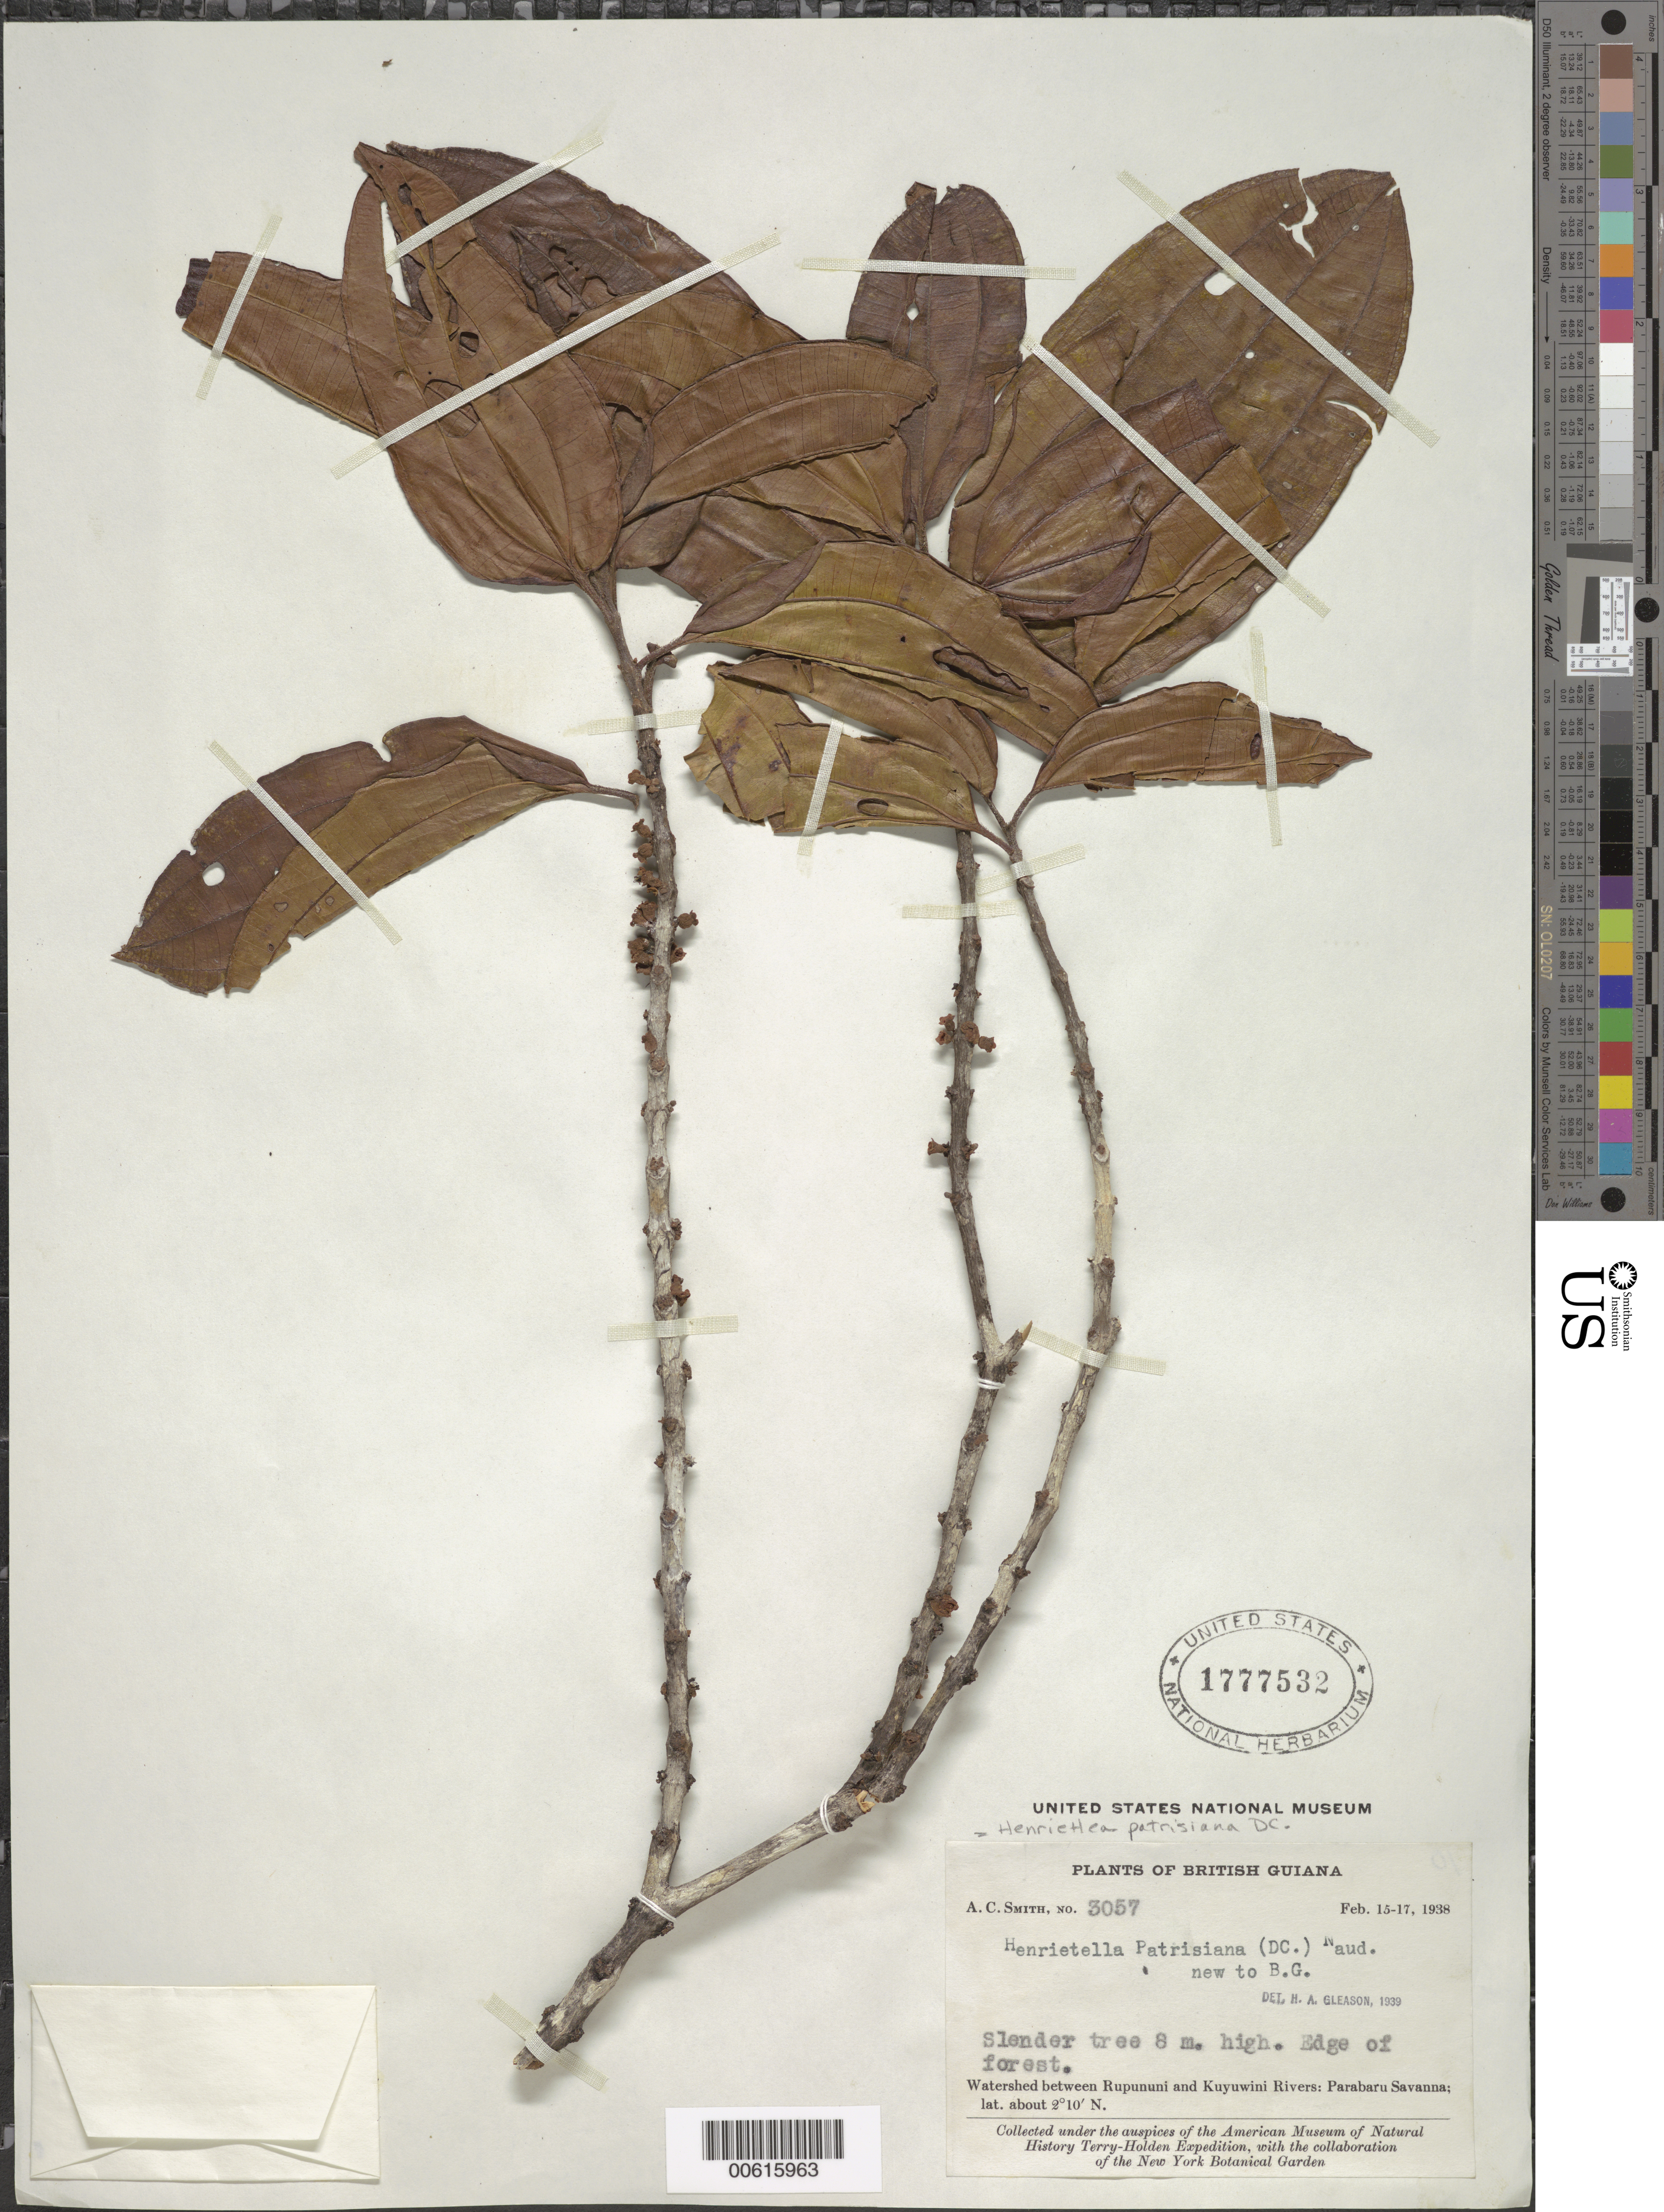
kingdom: Plantae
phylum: Tracheophyta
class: Magnoliopsida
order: Myrtales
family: Melastomataceae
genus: Henriettea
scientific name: Henriettea patrisiana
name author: DC.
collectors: A. C. Smith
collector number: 3057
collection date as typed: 15-Feb-38 to 17-Feb-38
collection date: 1938-02-15/1938-02-17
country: Guyana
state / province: U. Takutu-U. Essequibo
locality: Rupununi R., watershed between it and Kuyuwini R; Parabaru Savanna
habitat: Edge of forest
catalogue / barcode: US 1777532